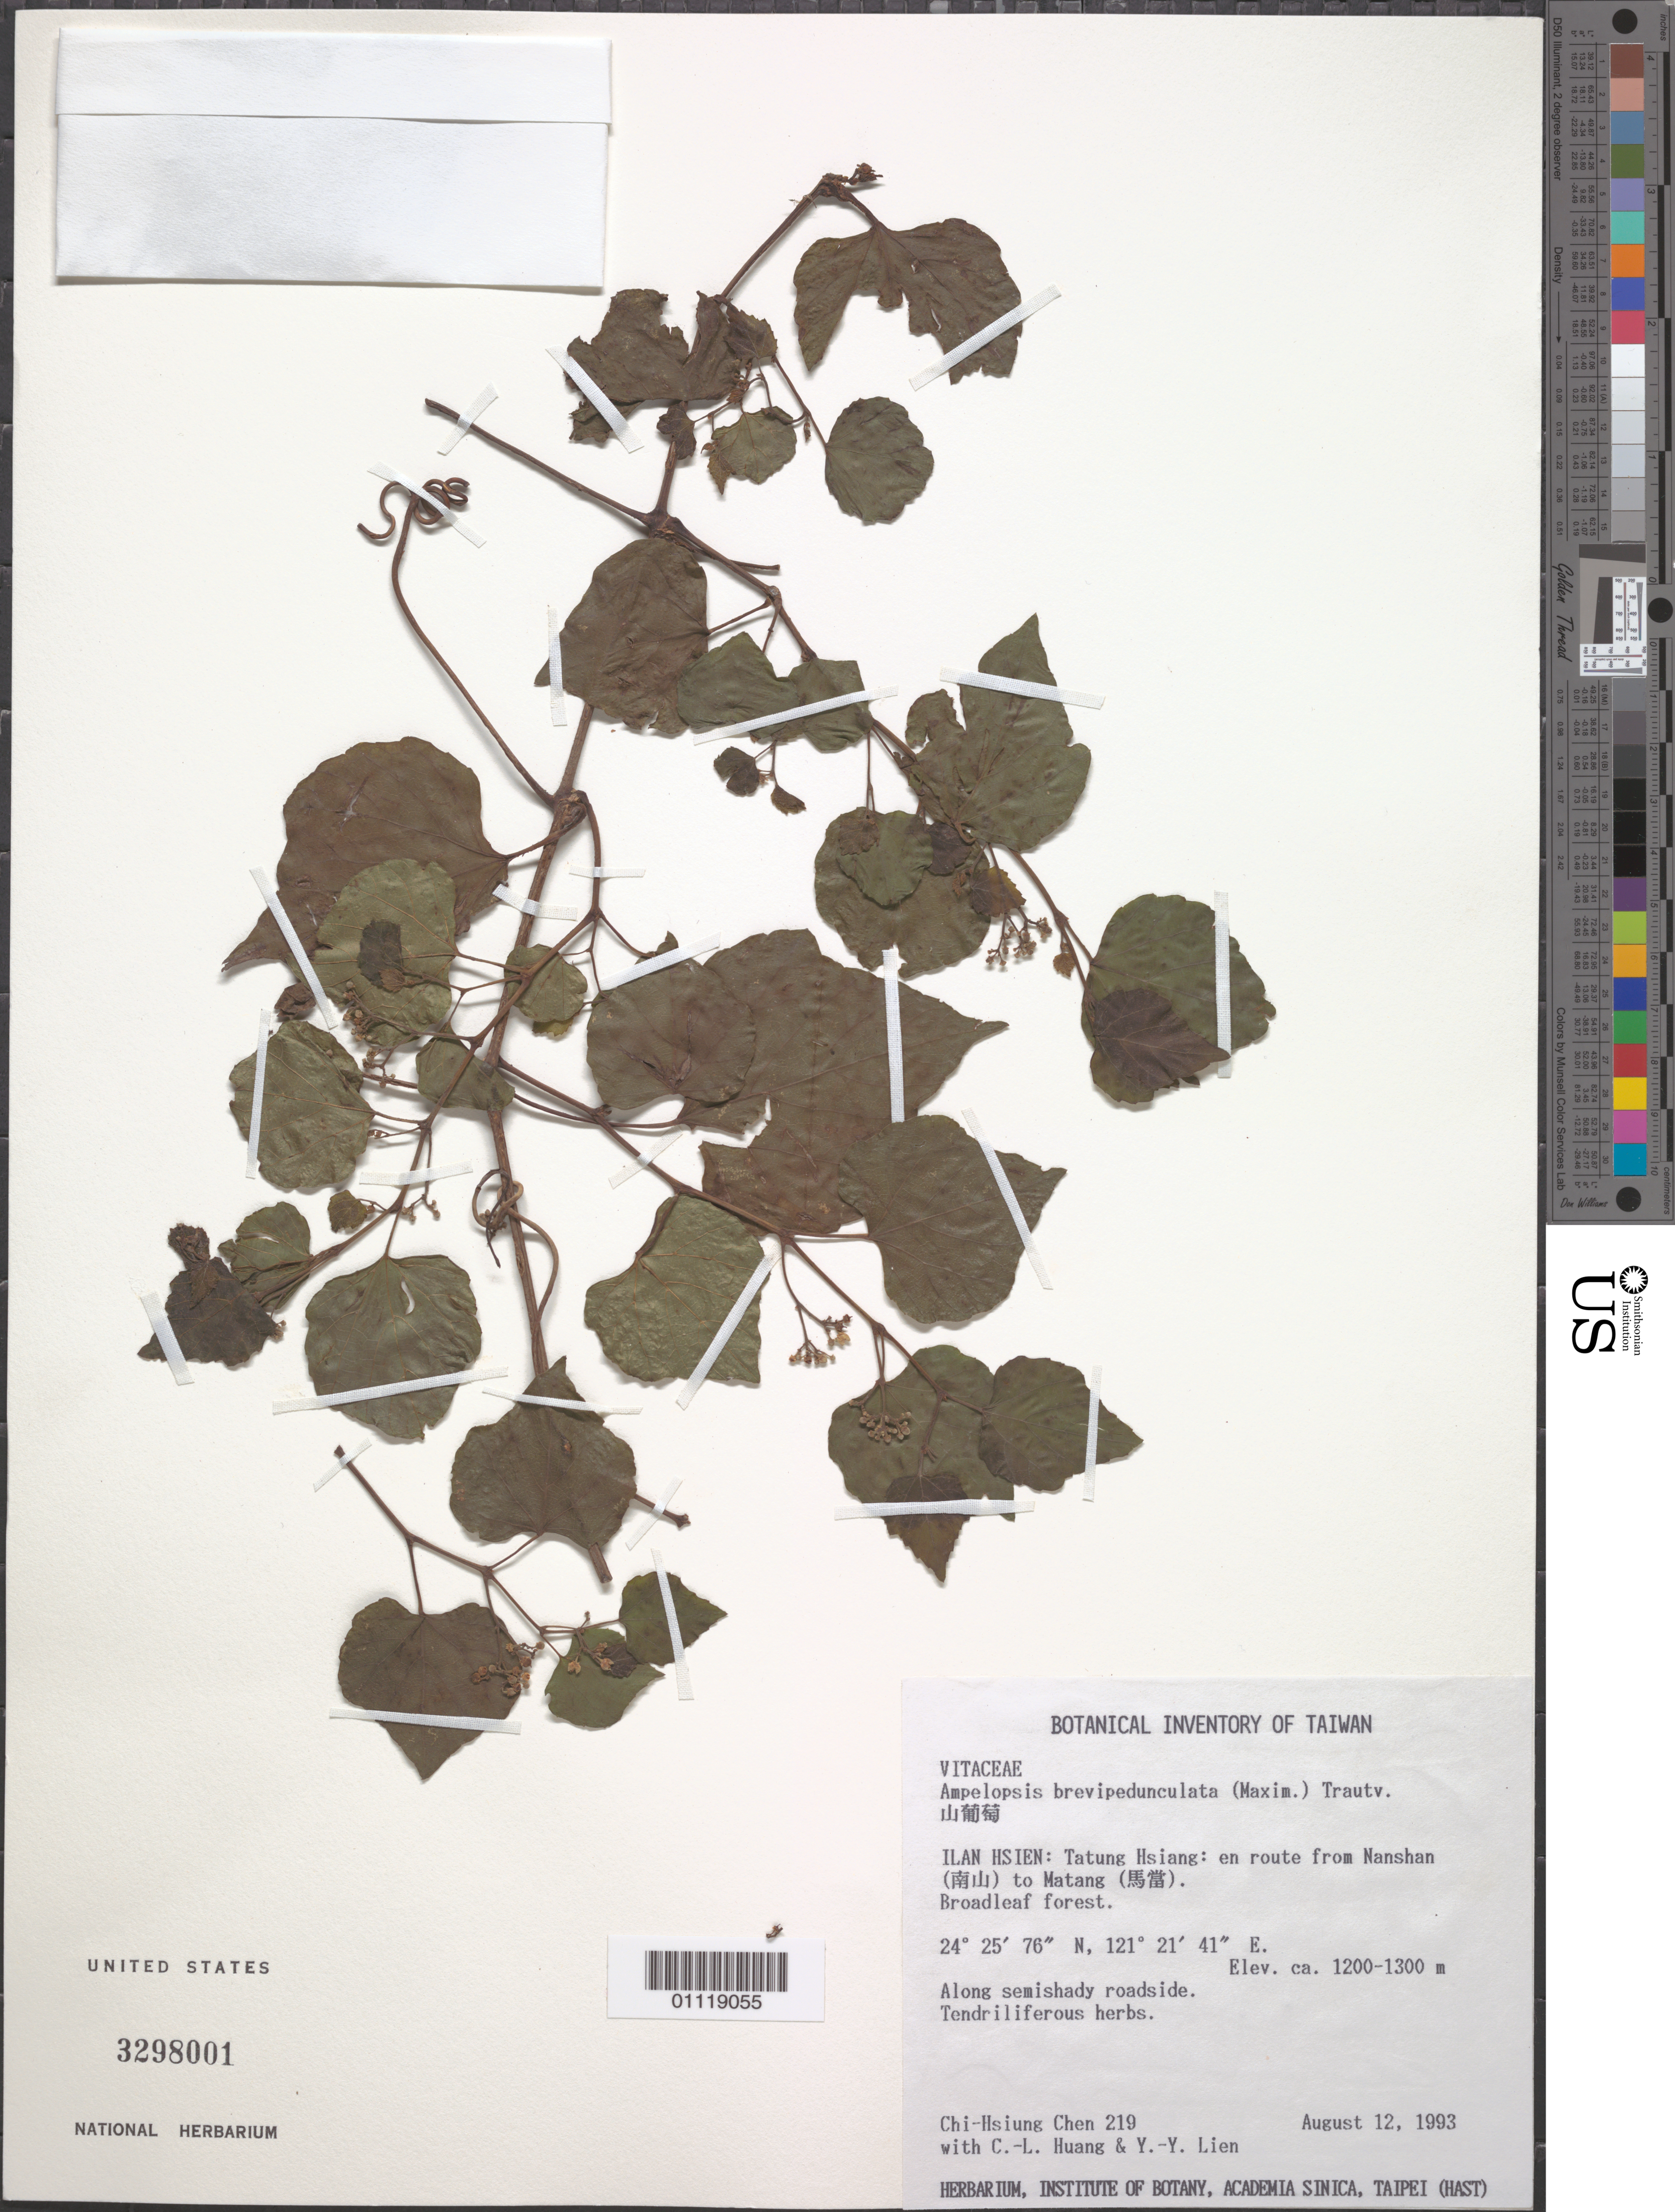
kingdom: Plantae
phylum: Tracheophyta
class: Magnoliopsida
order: Vitales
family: Vitaceae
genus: Ampelopsis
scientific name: Ampelopsis brevipedunculata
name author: (Maxim.) Trautv.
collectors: C.-H. Chen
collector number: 219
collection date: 1993-08-12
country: Taiwan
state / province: Ilan/Taichung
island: Taiwan [Formosa]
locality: En route from Nanshan to Matang.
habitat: Along semishady roadside.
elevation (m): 1200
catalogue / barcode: US 3298001